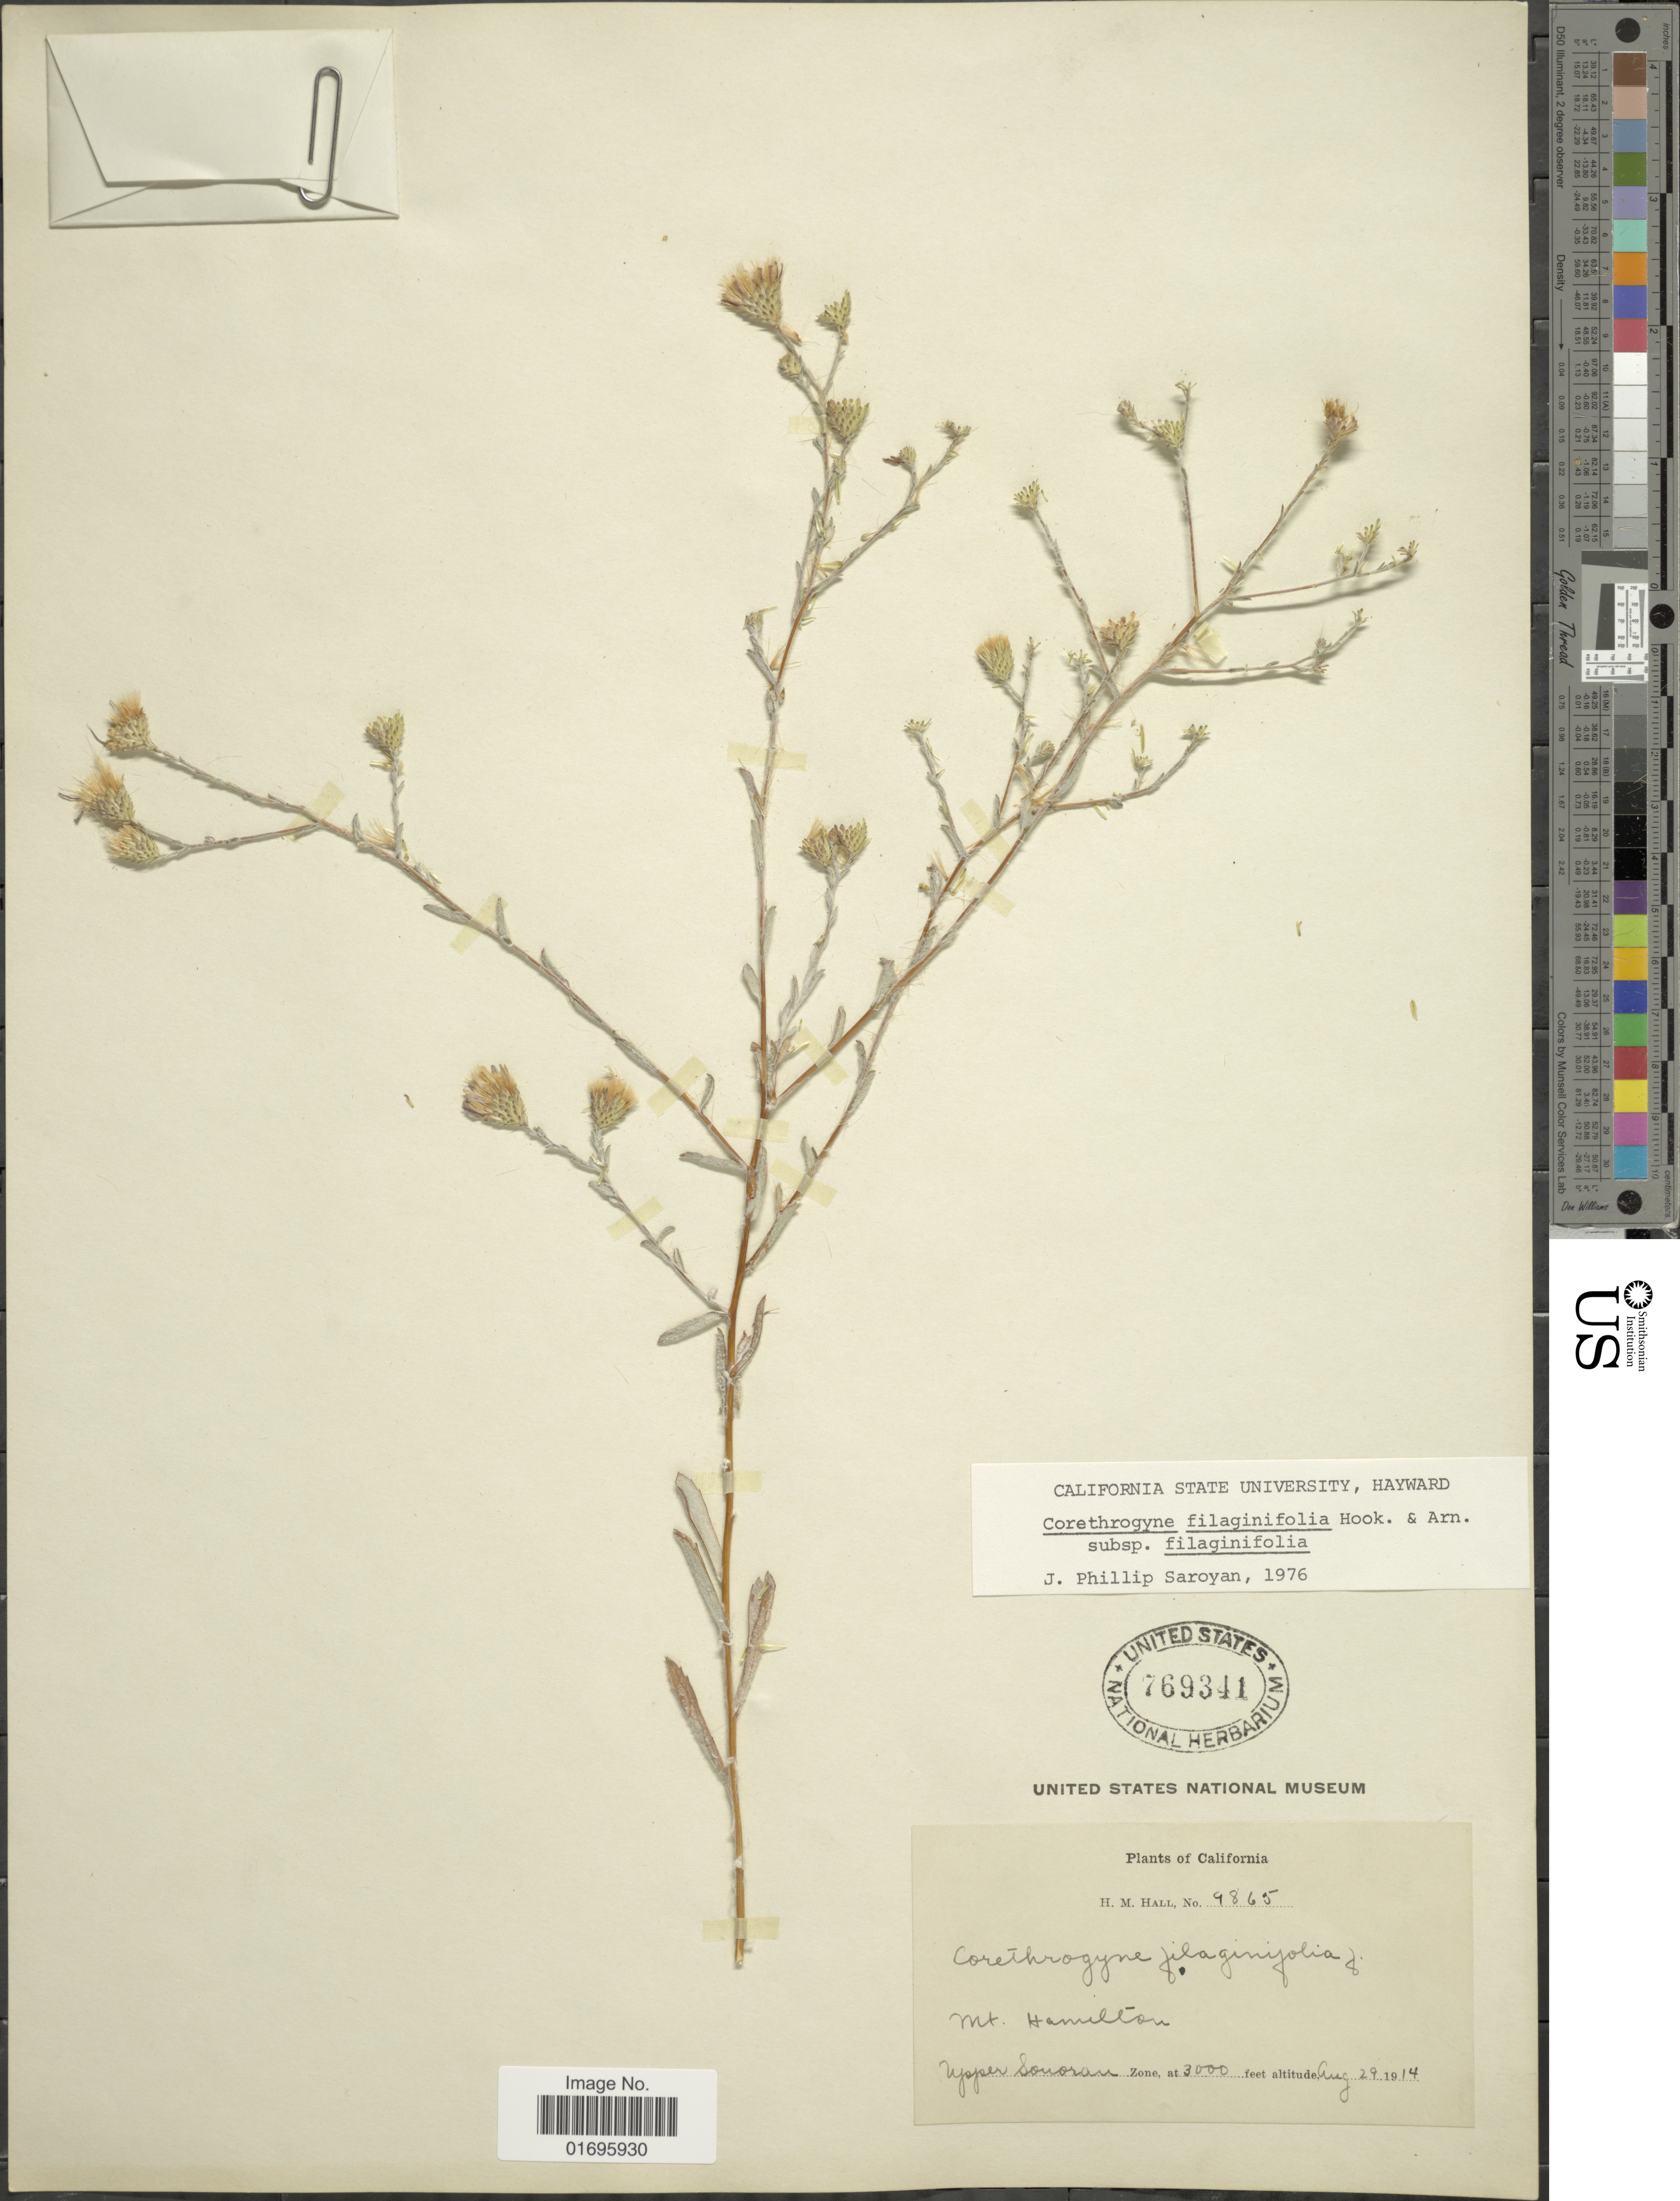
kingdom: Plantae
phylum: Tracheophyta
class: Magnoliopsida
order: Asterales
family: Asteraceae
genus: Corethrogyne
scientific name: Corethrogyne filaginifolia var. filaginifolia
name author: (Hook.) Nutt.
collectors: H. M. Hall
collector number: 9865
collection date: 1914-08-29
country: United States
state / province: California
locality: Mt. Hamilton. Upper Sonoran Zone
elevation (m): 914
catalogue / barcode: US 769341